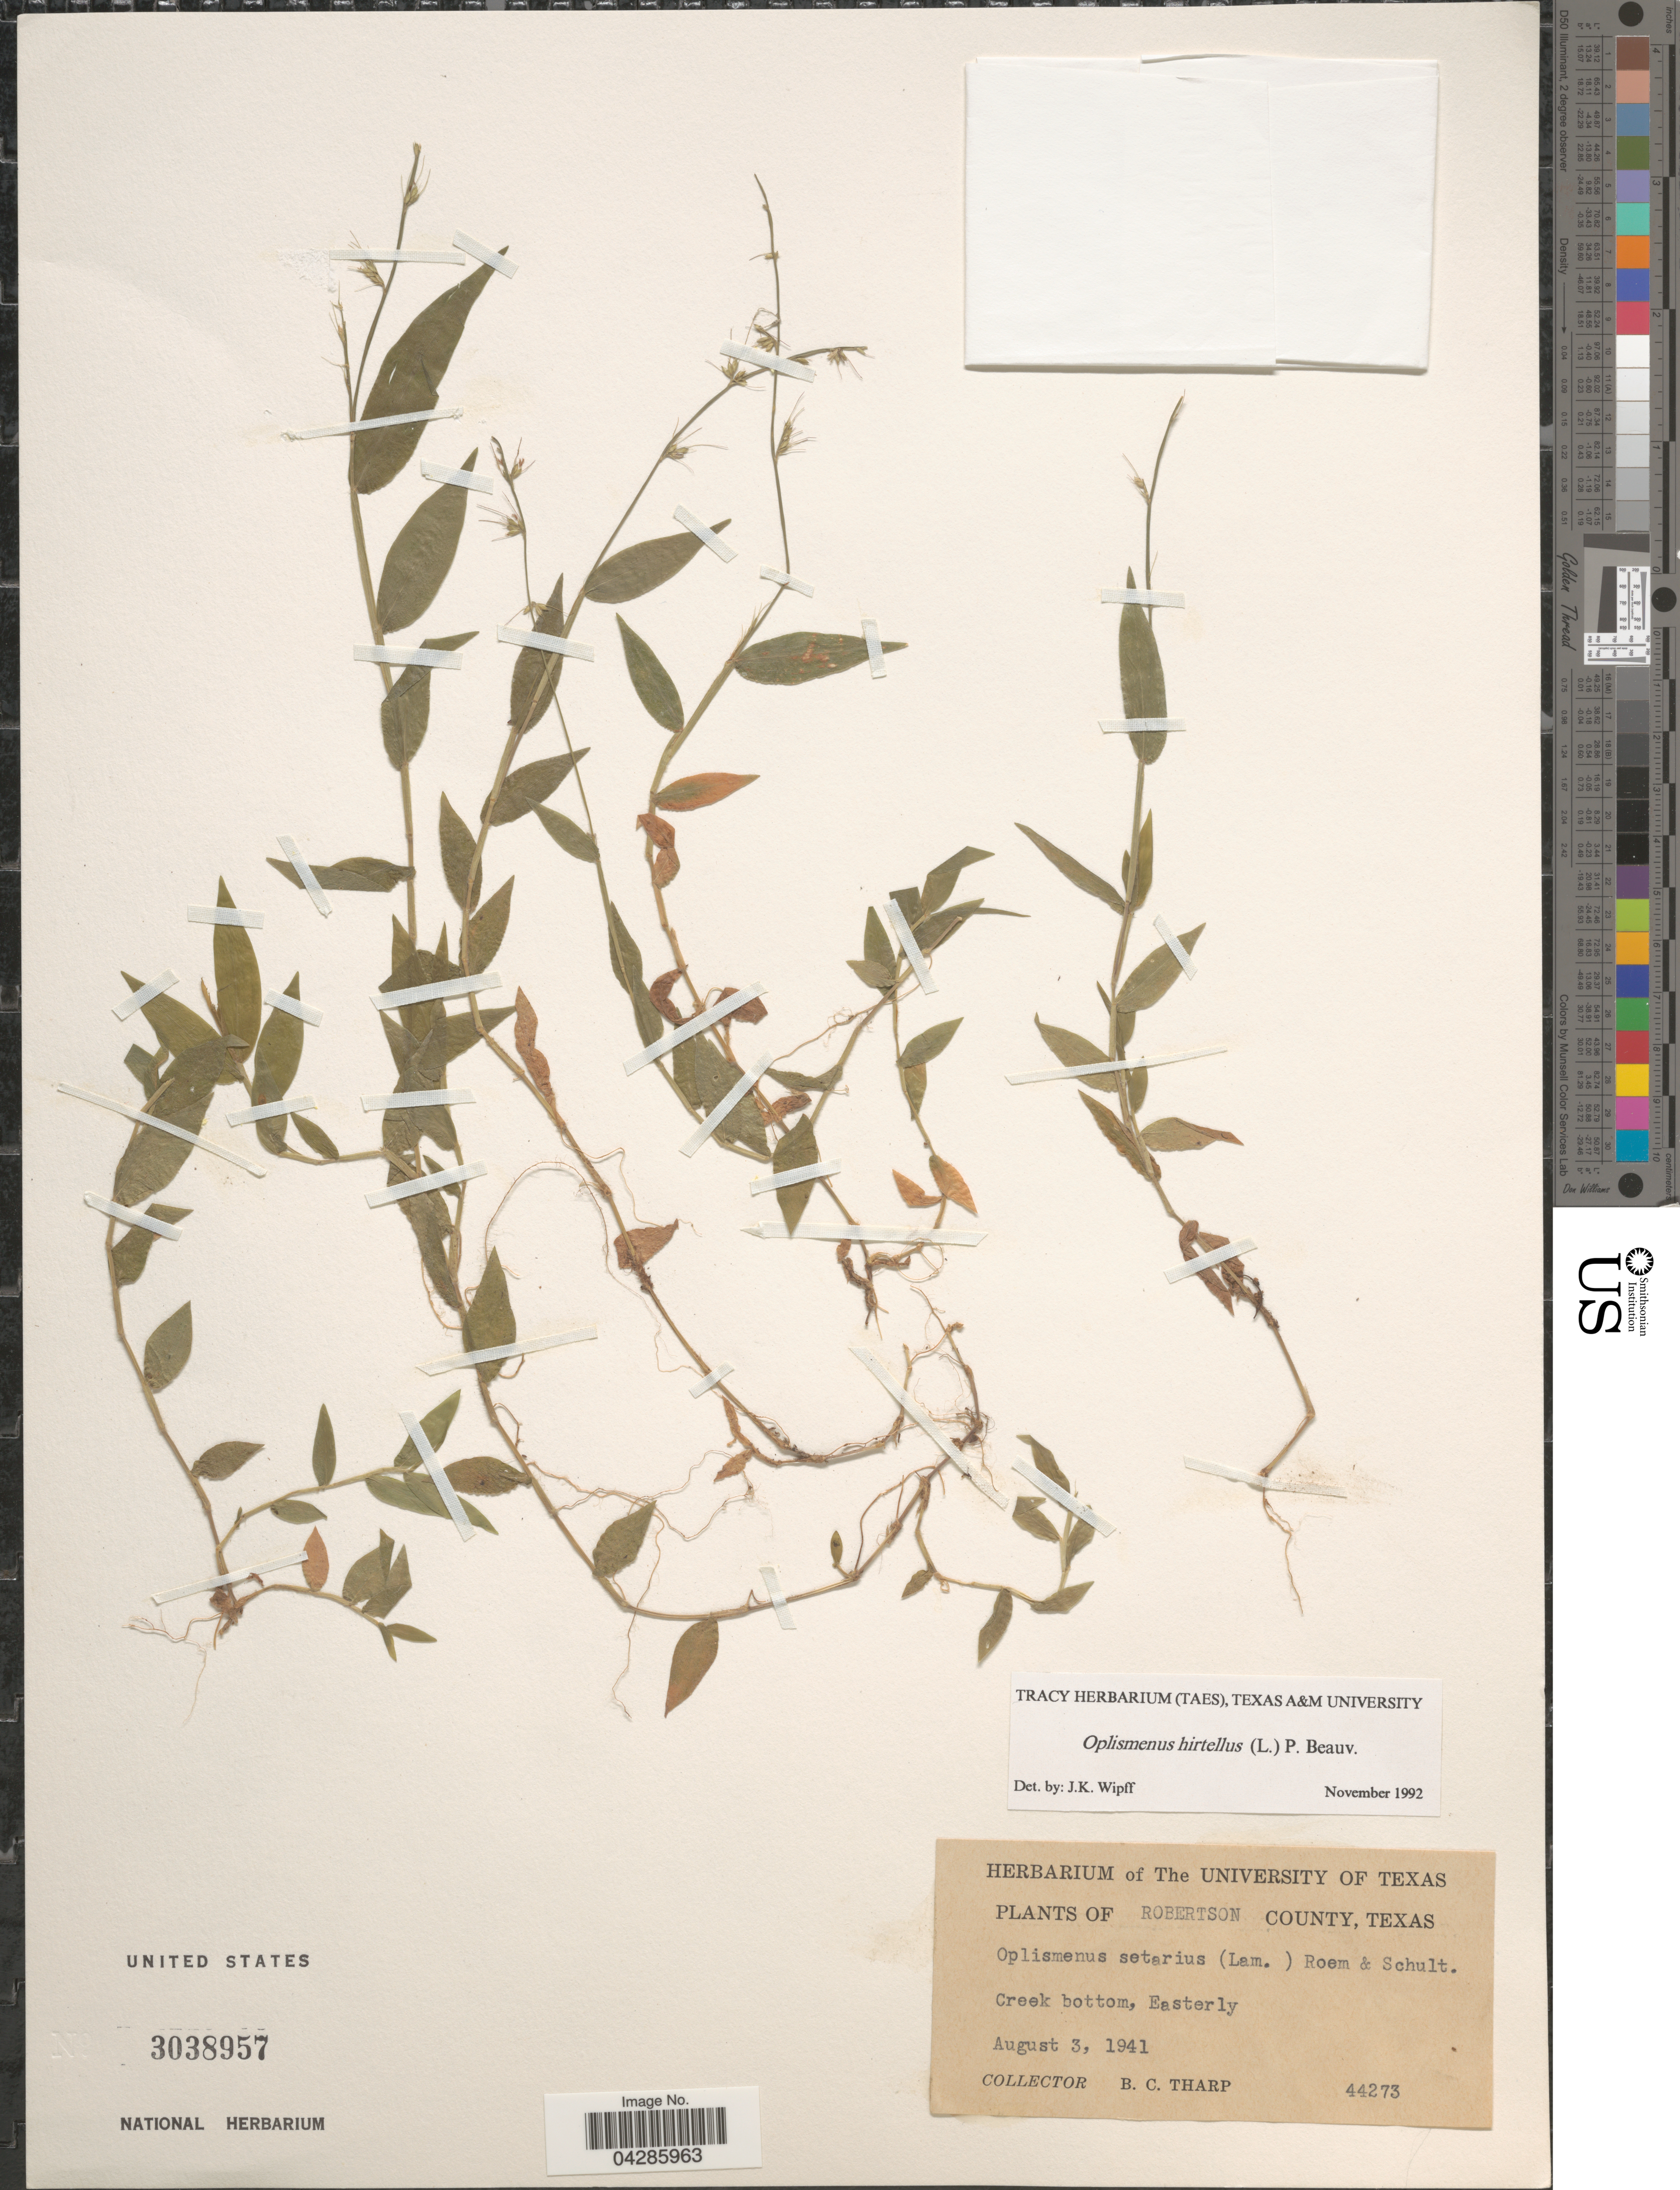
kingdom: Plantae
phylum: Tracheophyta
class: Liliopsida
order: Poales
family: Poaceae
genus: Oplismenus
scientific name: Oplismenus hirtellus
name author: (L.) P. Beauv.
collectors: B. C. Tharp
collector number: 44273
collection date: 1941-08-03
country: United States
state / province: Texas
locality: Robertson County. Creek bottom, Easterly.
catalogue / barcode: US 3038957